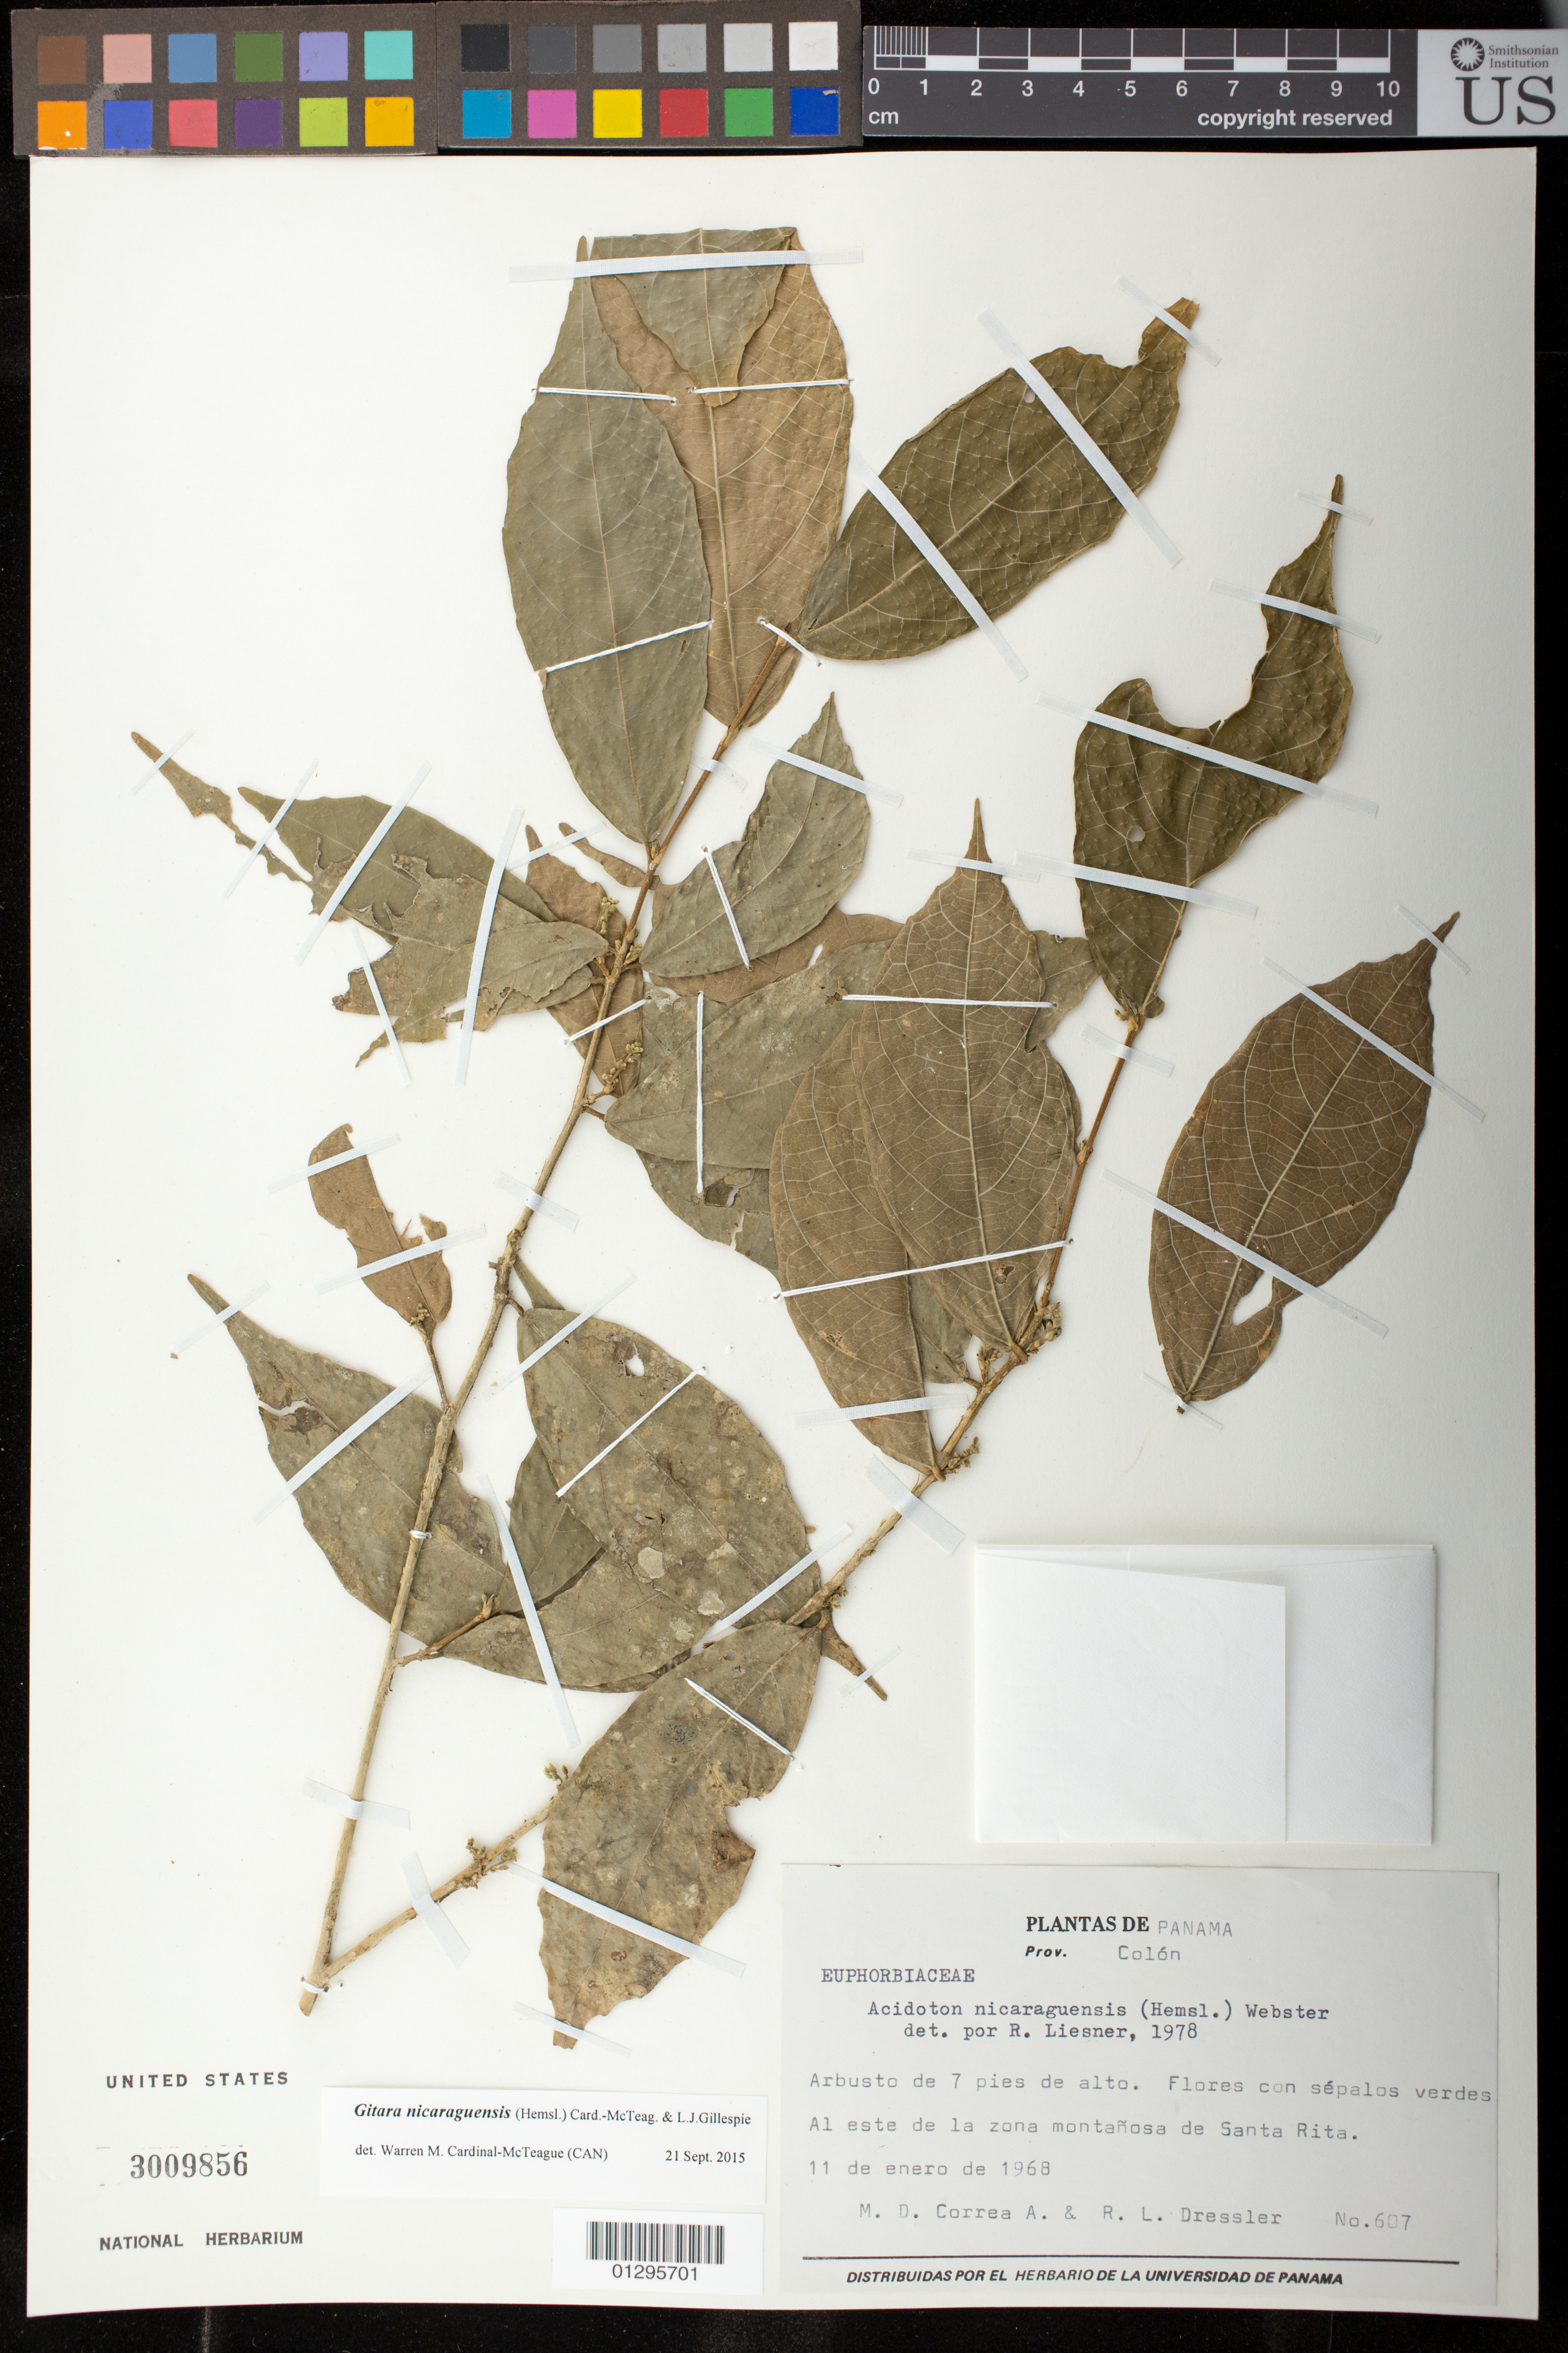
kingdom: Plantae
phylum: Tracheophyta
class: Magnoliopsida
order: Malpighiales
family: Euphorbiaceae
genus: Gitara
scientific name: Gitara nicaraguensis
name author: (Hemsl.) Card.-McTeag. & L.J. Gillespie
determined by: Cardinal-McTeague, Warren H.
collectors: M. D. Corrêa-A. & R. Dressler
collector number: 607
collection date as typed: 11 Jan 1968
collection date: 1968-01-11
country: Panama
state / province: Colón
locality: Mt de Santa Rita.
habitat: Shrub.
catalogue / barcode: US 3009856